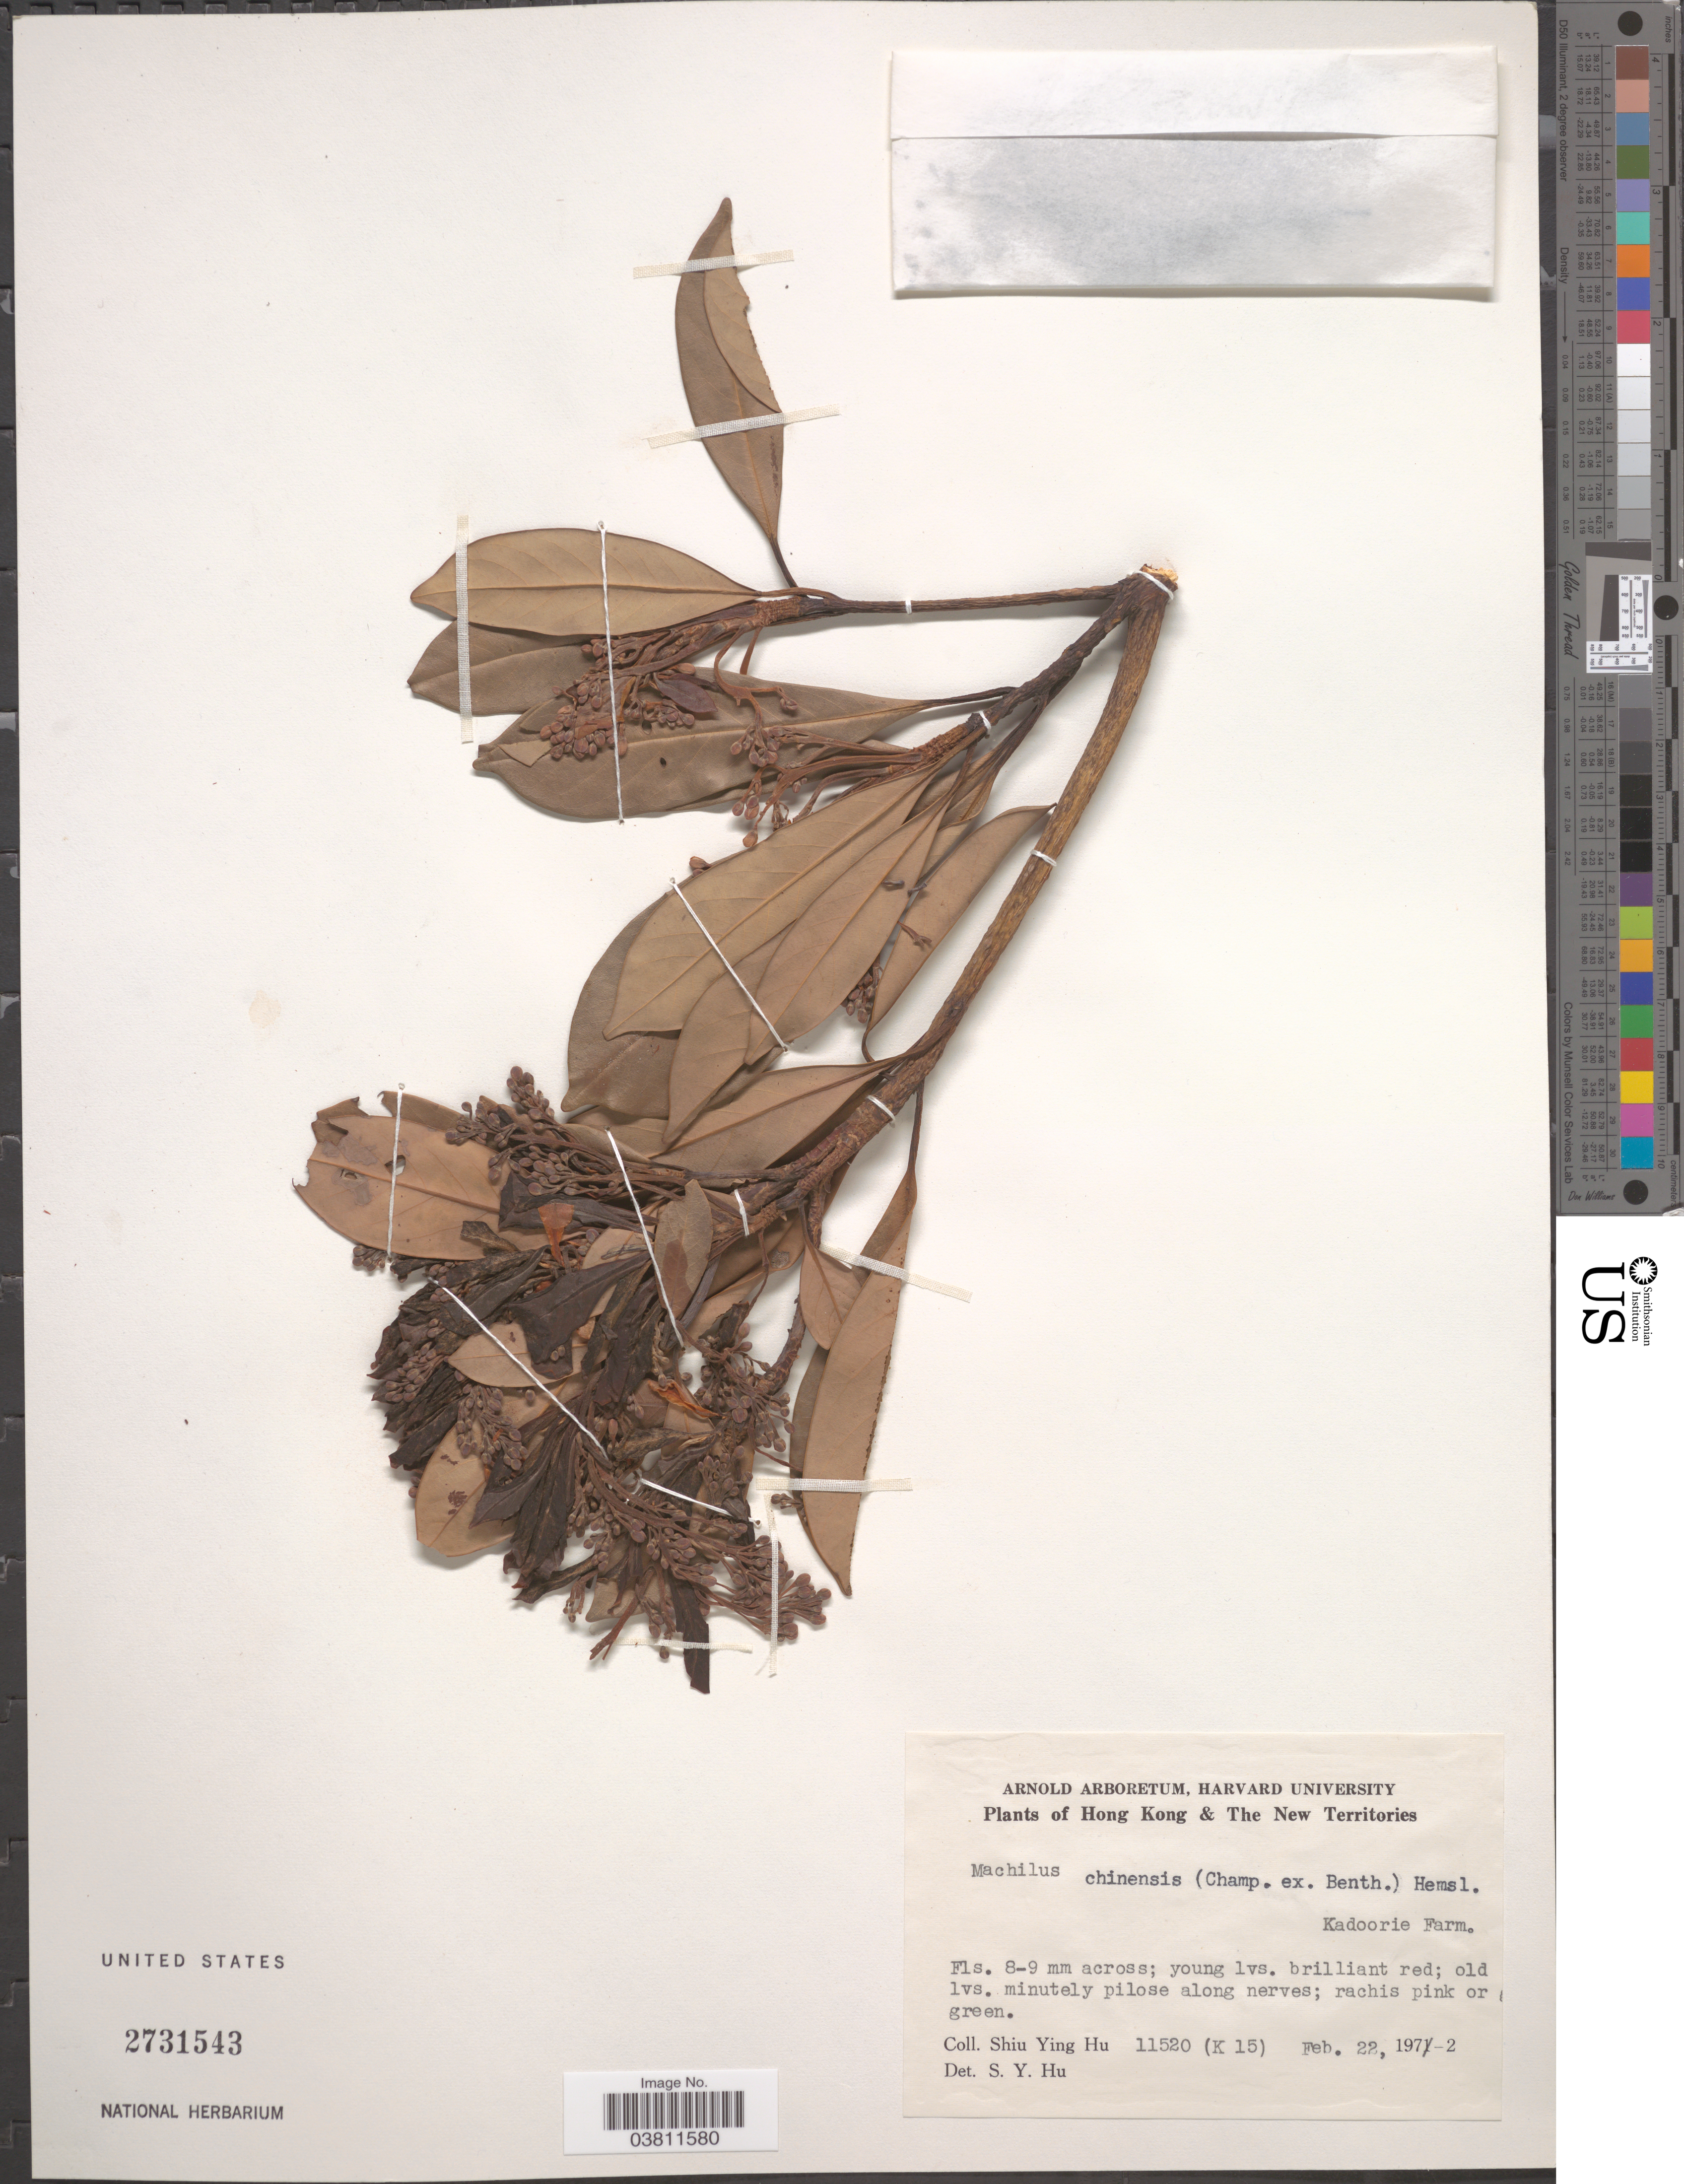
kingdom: Plantae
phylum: Tracheophyta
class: Magnoliopsida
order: Laurales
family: Lauraceae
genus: Machilus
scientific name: Machilus chinensis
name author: (Benth.) Hemsl.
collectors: S. Y. Hu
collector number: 11520 (K15)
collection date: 1972-02-22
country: China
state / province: Hong Kong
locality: The New Territories. Kadoorie Farm.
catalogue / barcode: US 2731543